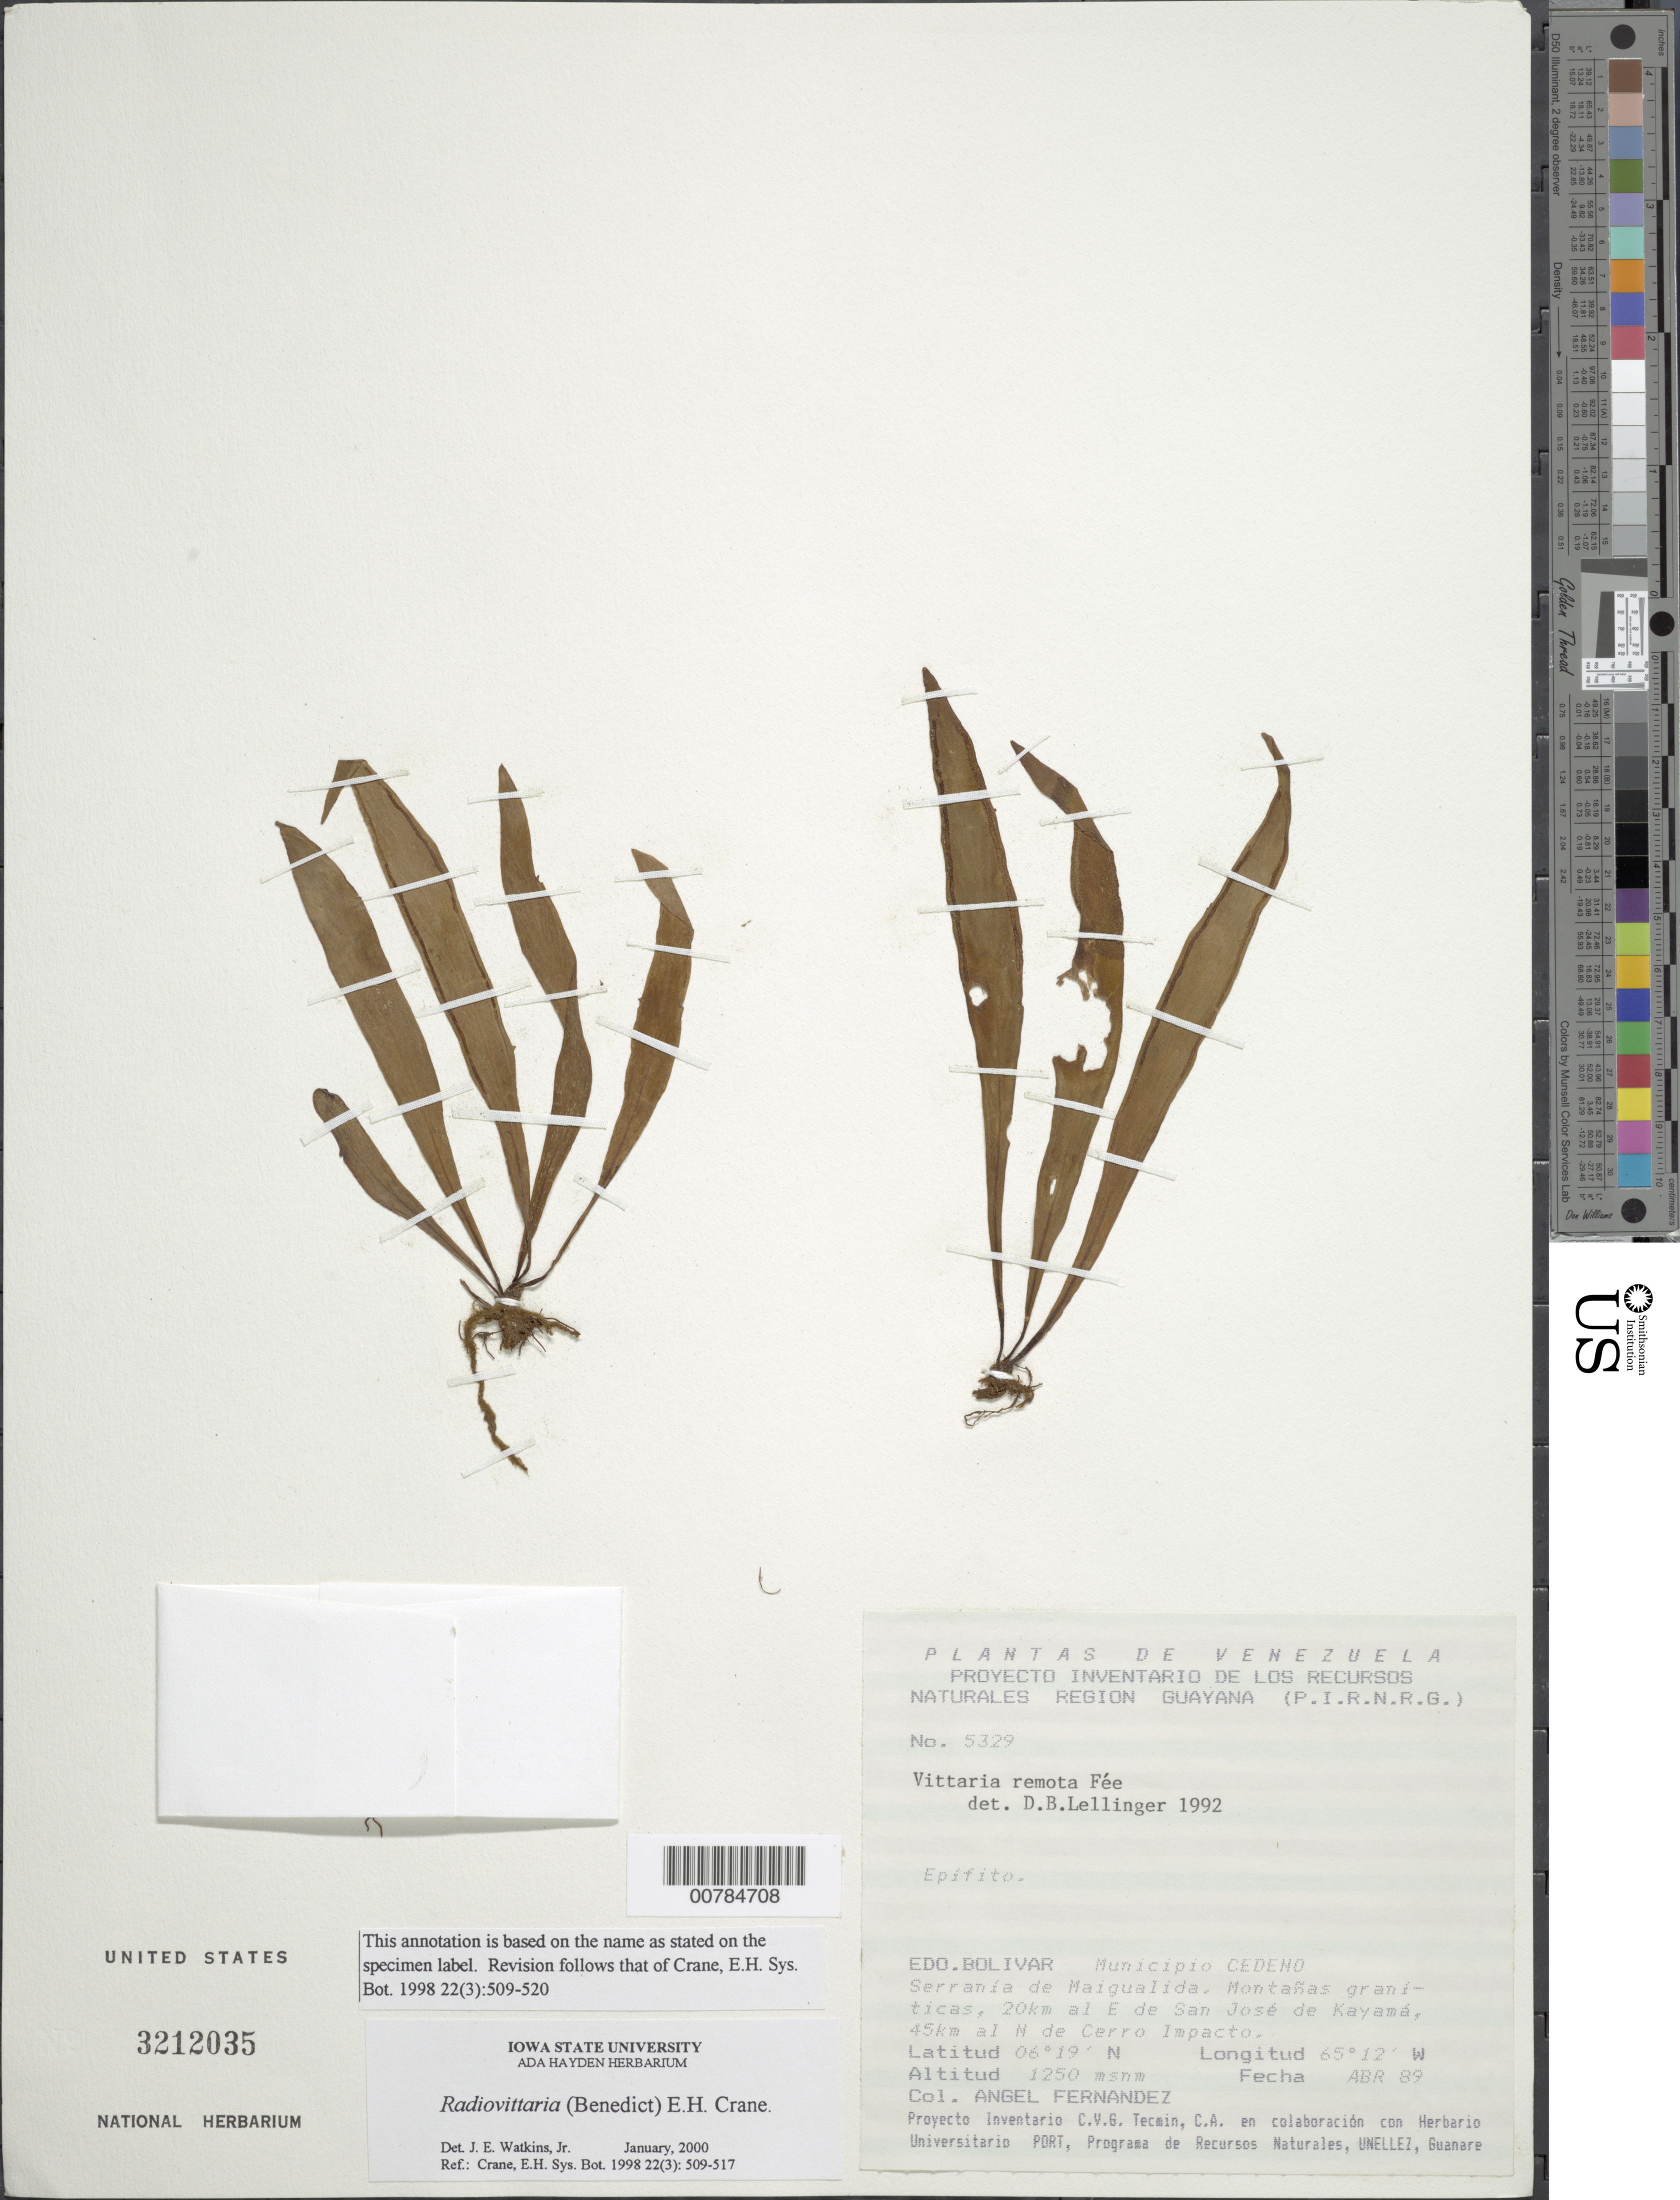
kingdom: Plantae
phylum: Tracheophyta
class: Polypodiopsida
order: Polypodiales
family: Pteridaceae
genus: Radiovittaria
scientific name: Radiovittaria remota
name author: (Fée) E.H. Crane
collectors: A. Fernández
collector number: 5329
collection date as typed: Apr-89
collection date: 1989-04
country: Venezuela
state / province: Bolívar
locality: Mun. Cedeño, Serrania de Maigualida, 20 km E de San José de Kayamá, 45 km N de Cerro Impacto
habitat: Granitic mountains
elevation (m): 1250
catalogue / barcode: US 3212035